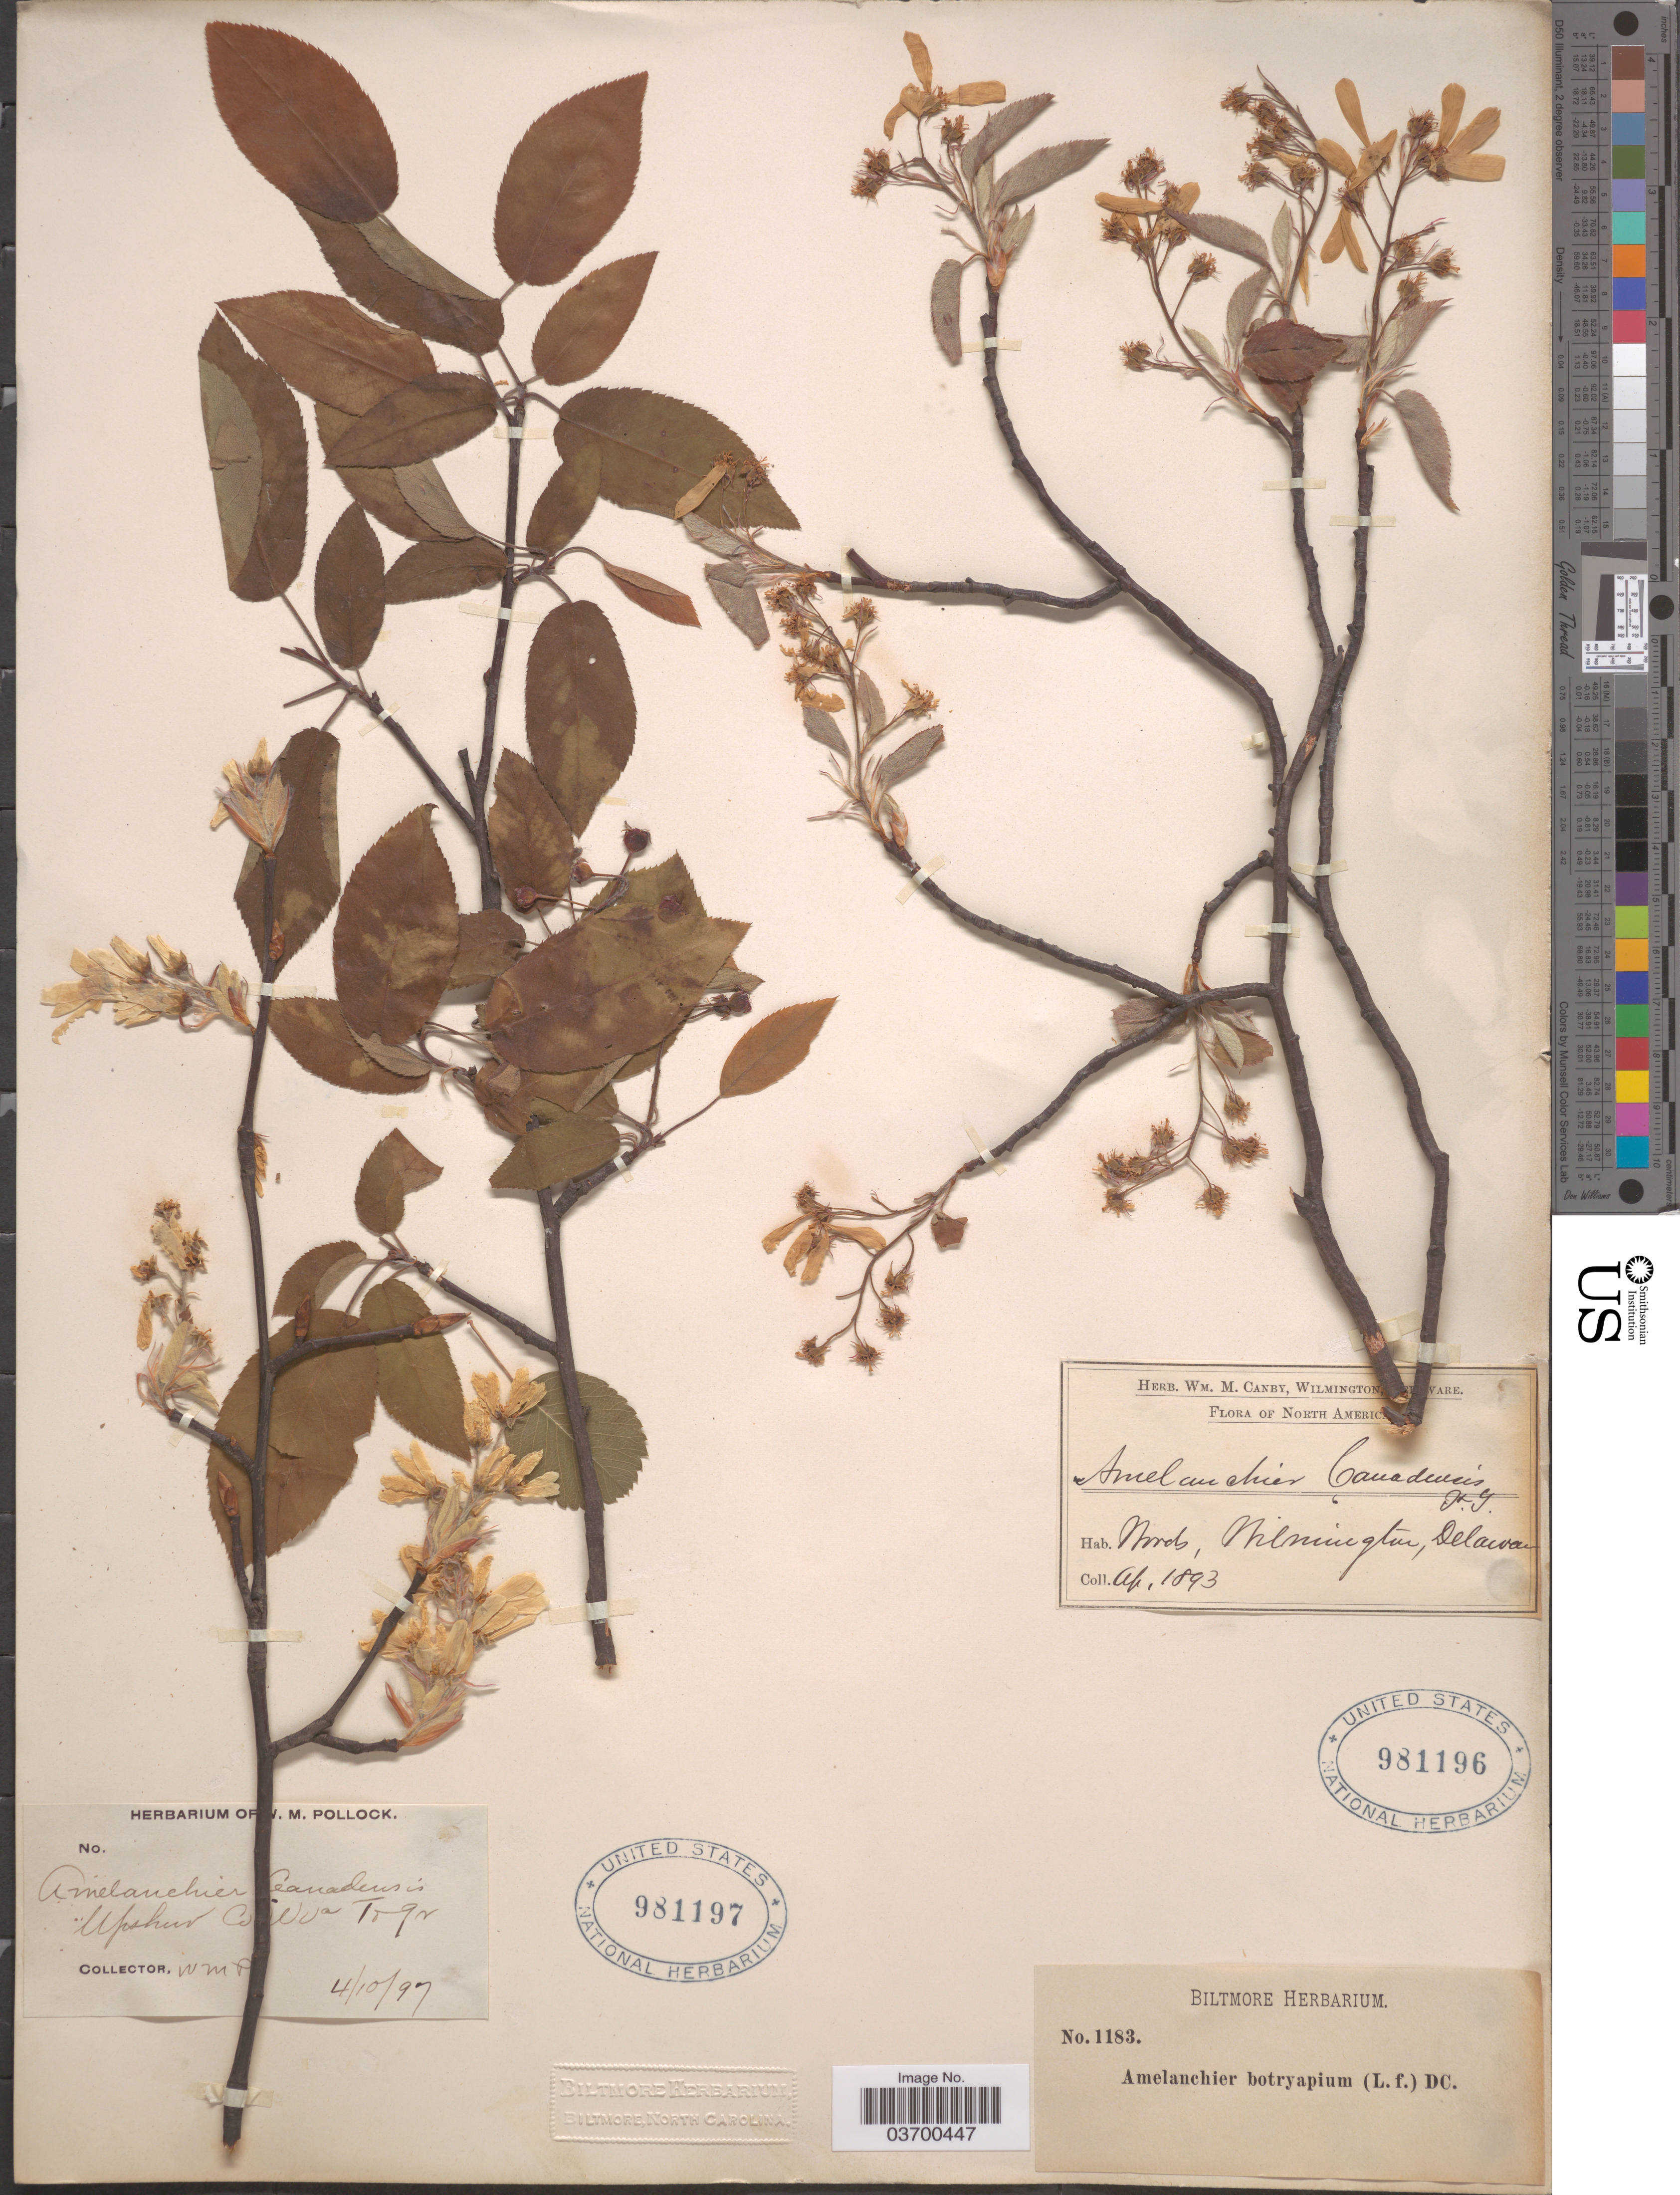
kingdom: Plantae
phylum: Tracheophyta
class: Magnoliopsida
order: Rosales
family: Rosaceae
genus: Amelanchier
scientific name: Amelanchier canadensis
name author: (L.) Medic.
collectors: W. M. Pollock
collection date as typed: Transcribed d/m/y: 10/4/97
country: United States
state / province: West Virginia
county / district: Upshur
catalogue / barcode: US 981197-3